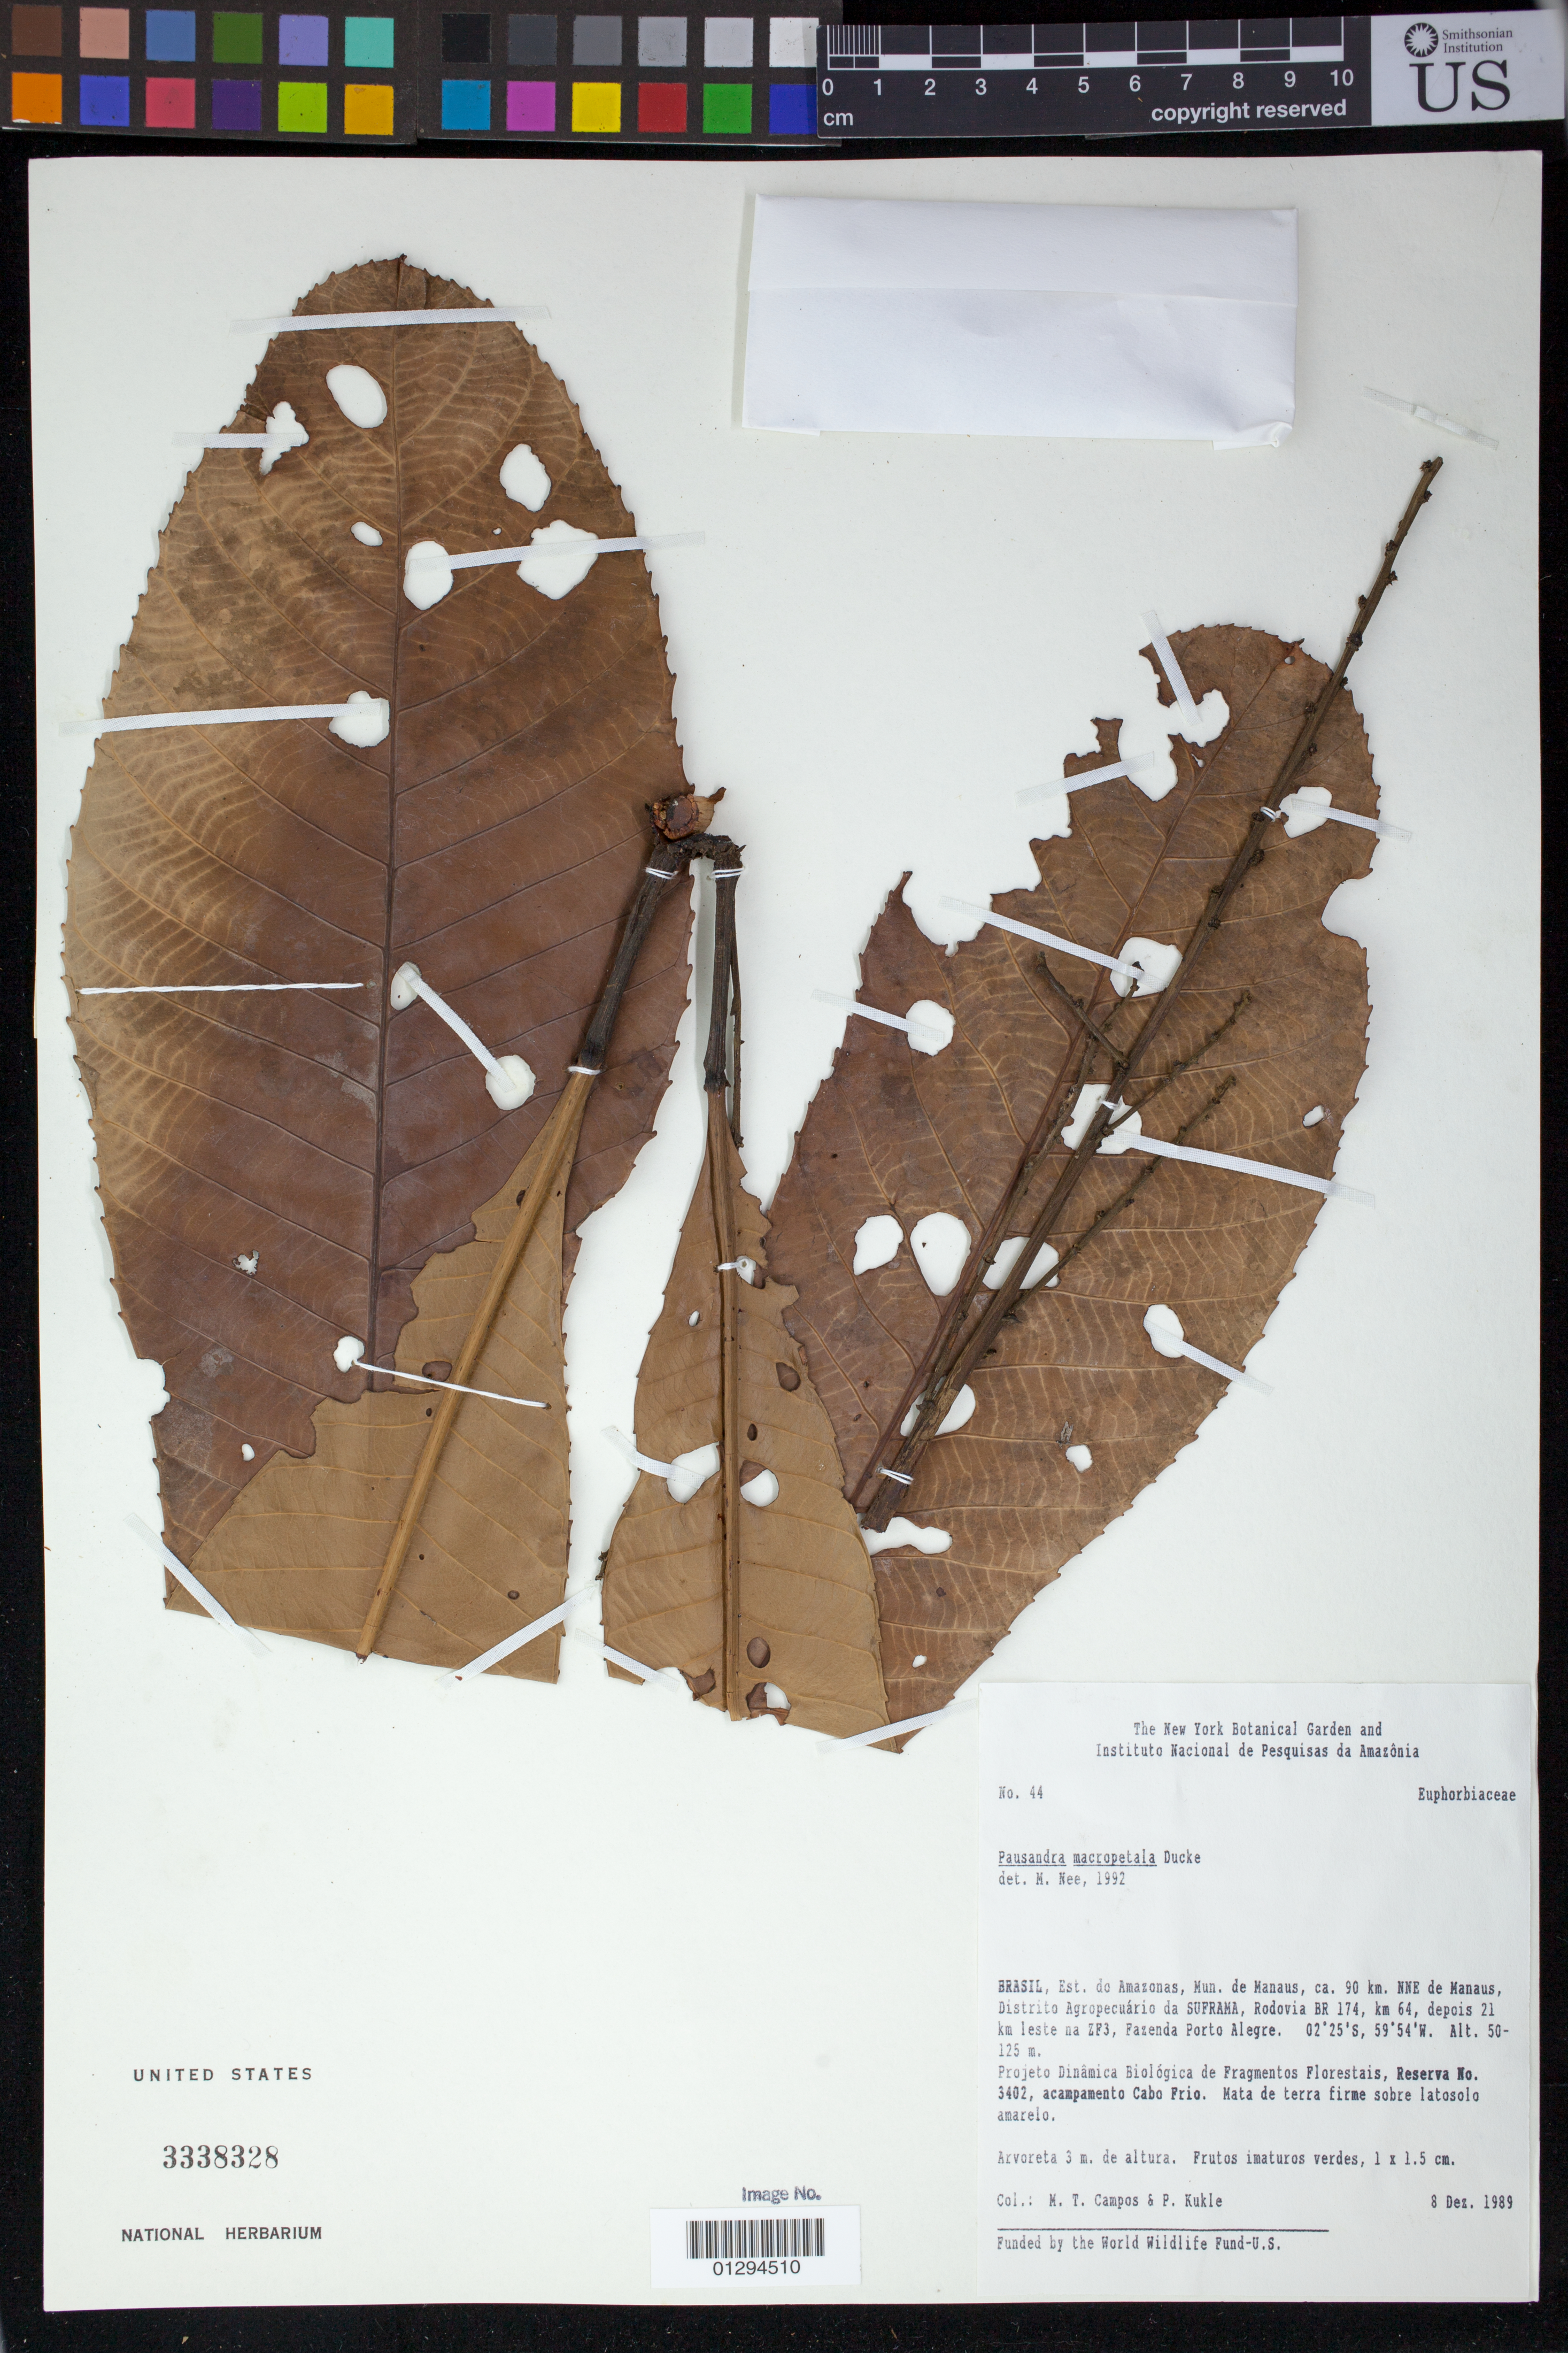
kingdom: Plantae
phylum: Tracheophyta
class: Magnoliopsida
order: Malpighiales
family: Euphorbiaceae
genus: Pausandra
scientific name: Pausandra macropetala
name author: Ducke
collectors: M. T. Campos & P. Kukle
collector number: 44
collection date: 1989-12-08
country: Brazil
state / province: Amazonas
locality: Mun. de Manaus, ca. 90 km. NNE de Manaus, Distrito Agropecuario da SUFRAMA, Rodovia BR 174, km 64, depois 21 km leste na ZF3, Fazenda Porto Alegre.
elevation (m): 50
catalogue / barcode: US 3338328